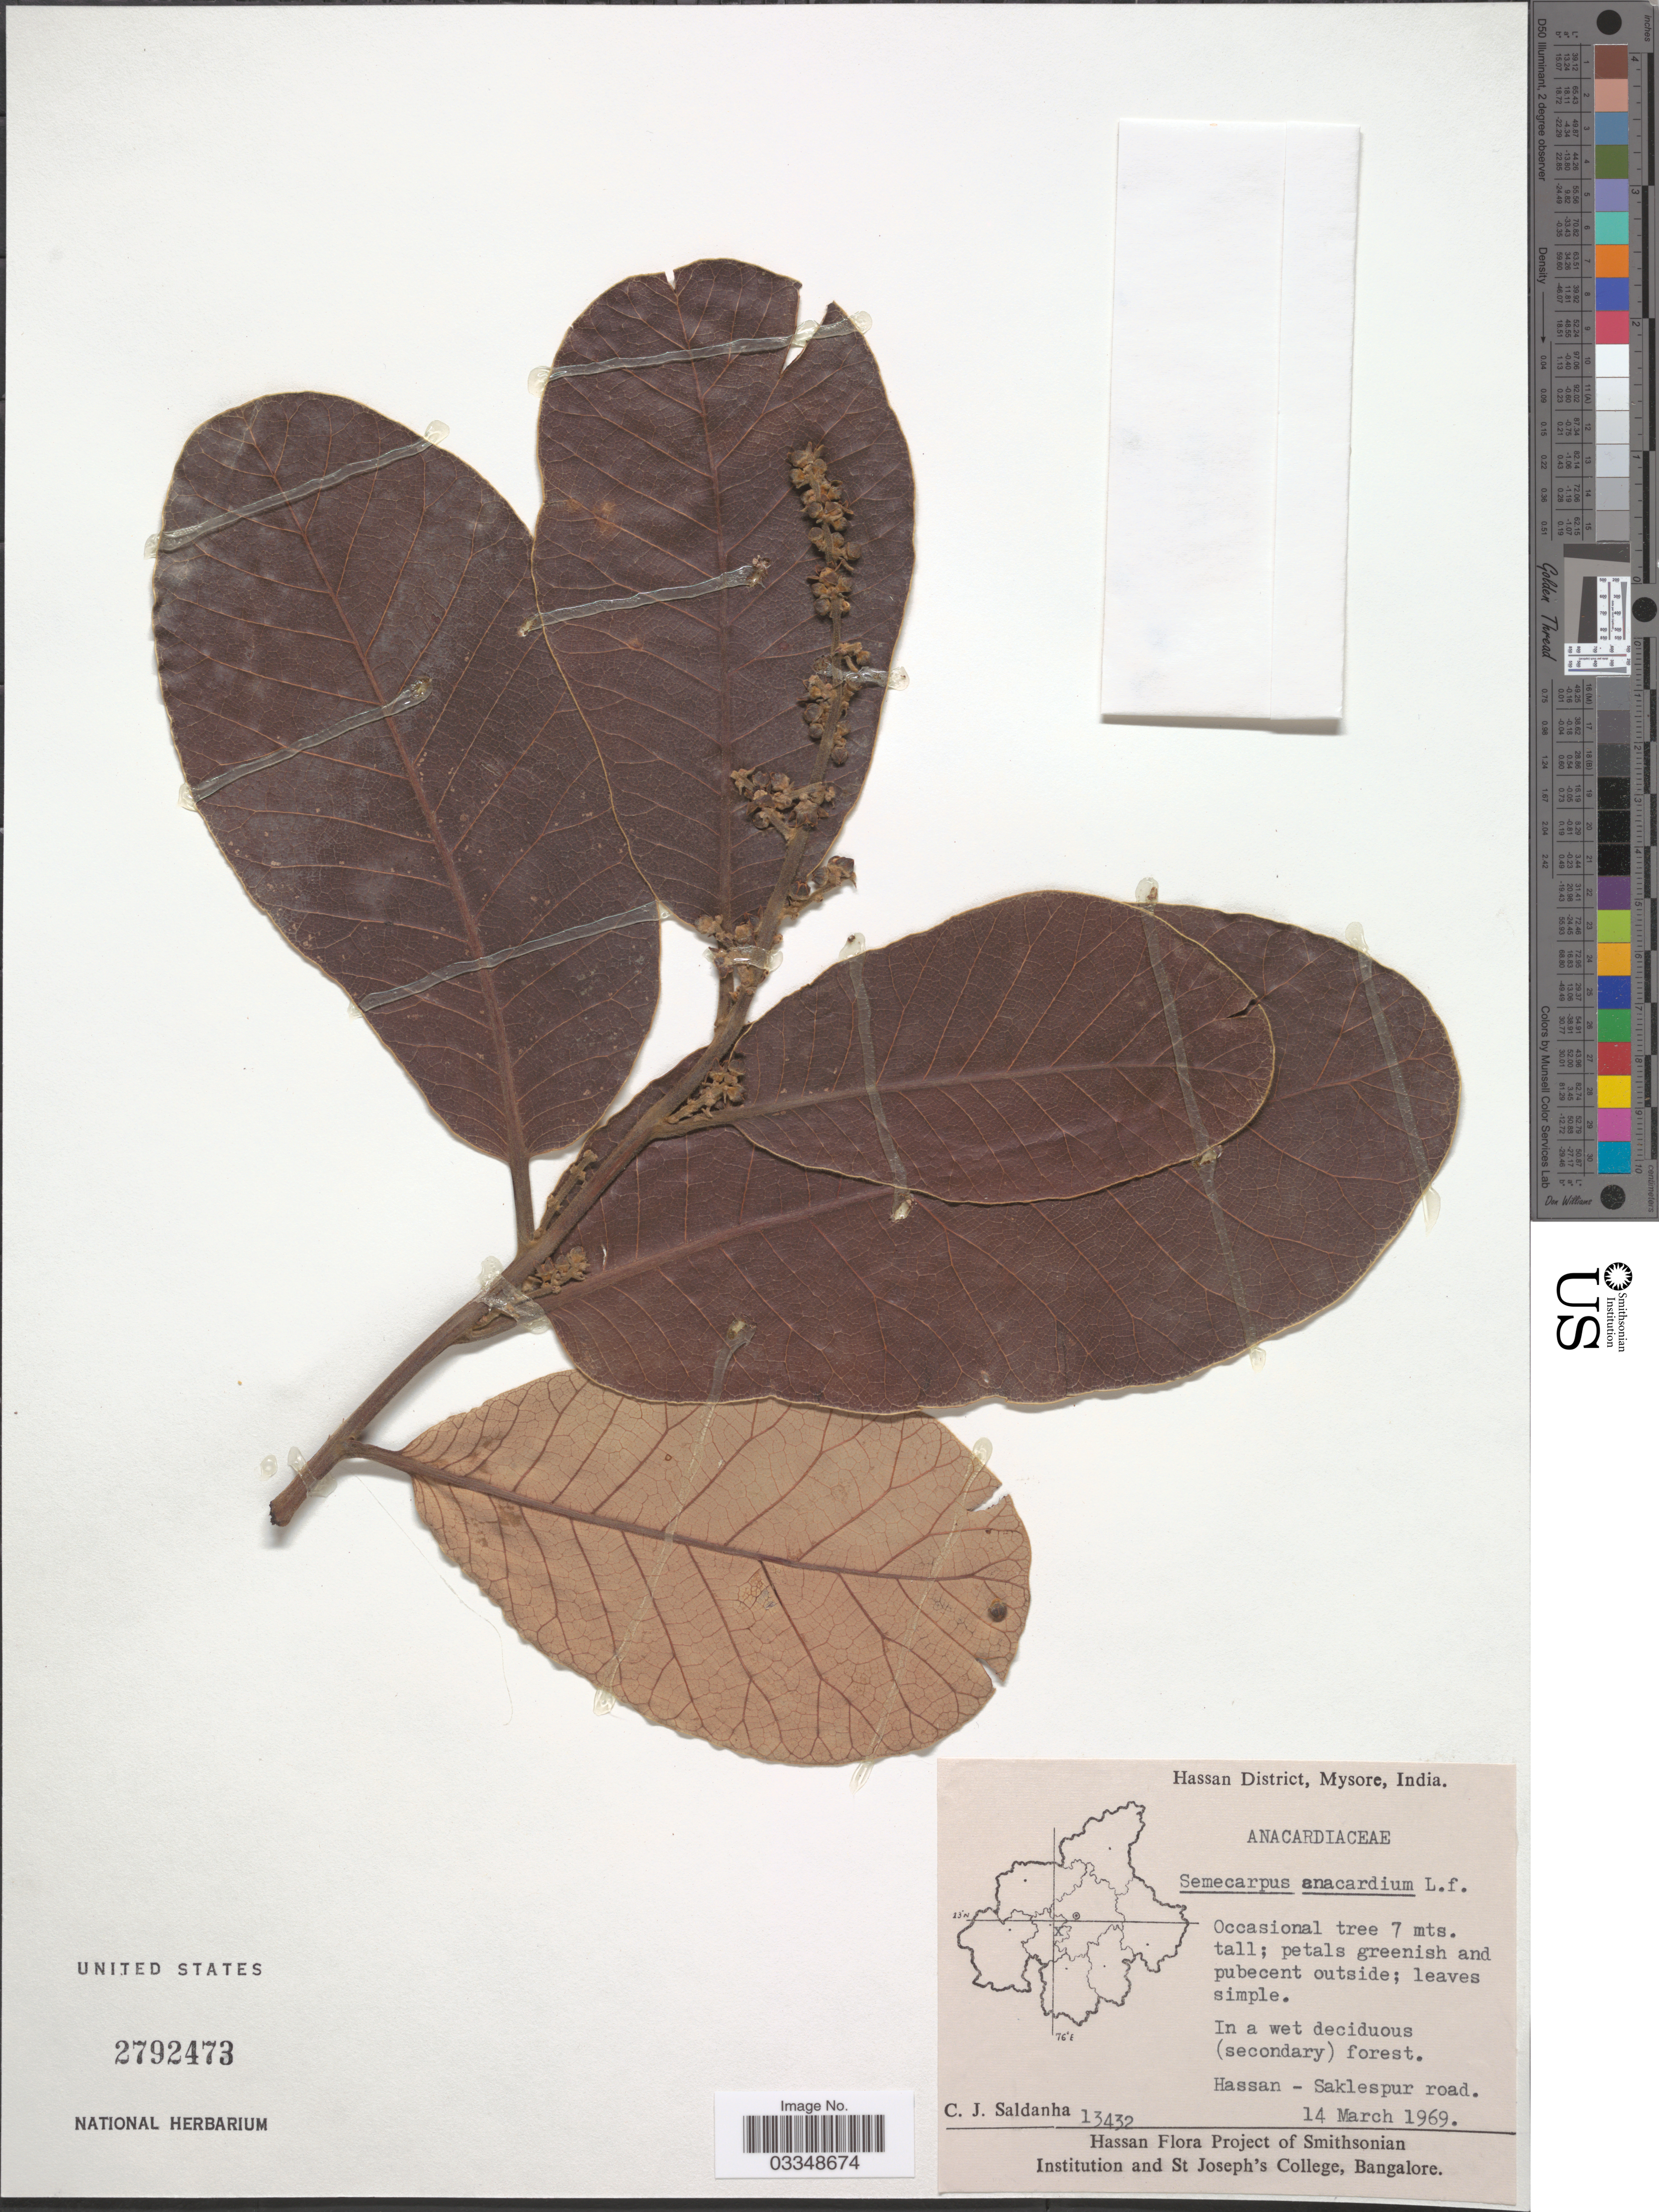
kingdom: Plantae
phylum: Tracheophyta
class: Magnoliopsida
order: Sapindales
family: Anacardiaceae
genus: Semecarpus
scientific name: Semecarpus anacardium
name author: L. f.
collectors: C. J. Saldanha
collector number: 13432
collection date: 1969-03-14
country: India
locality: Hassan District, Mysore. Hassan - Saklespur road.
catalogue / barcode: US 2792473